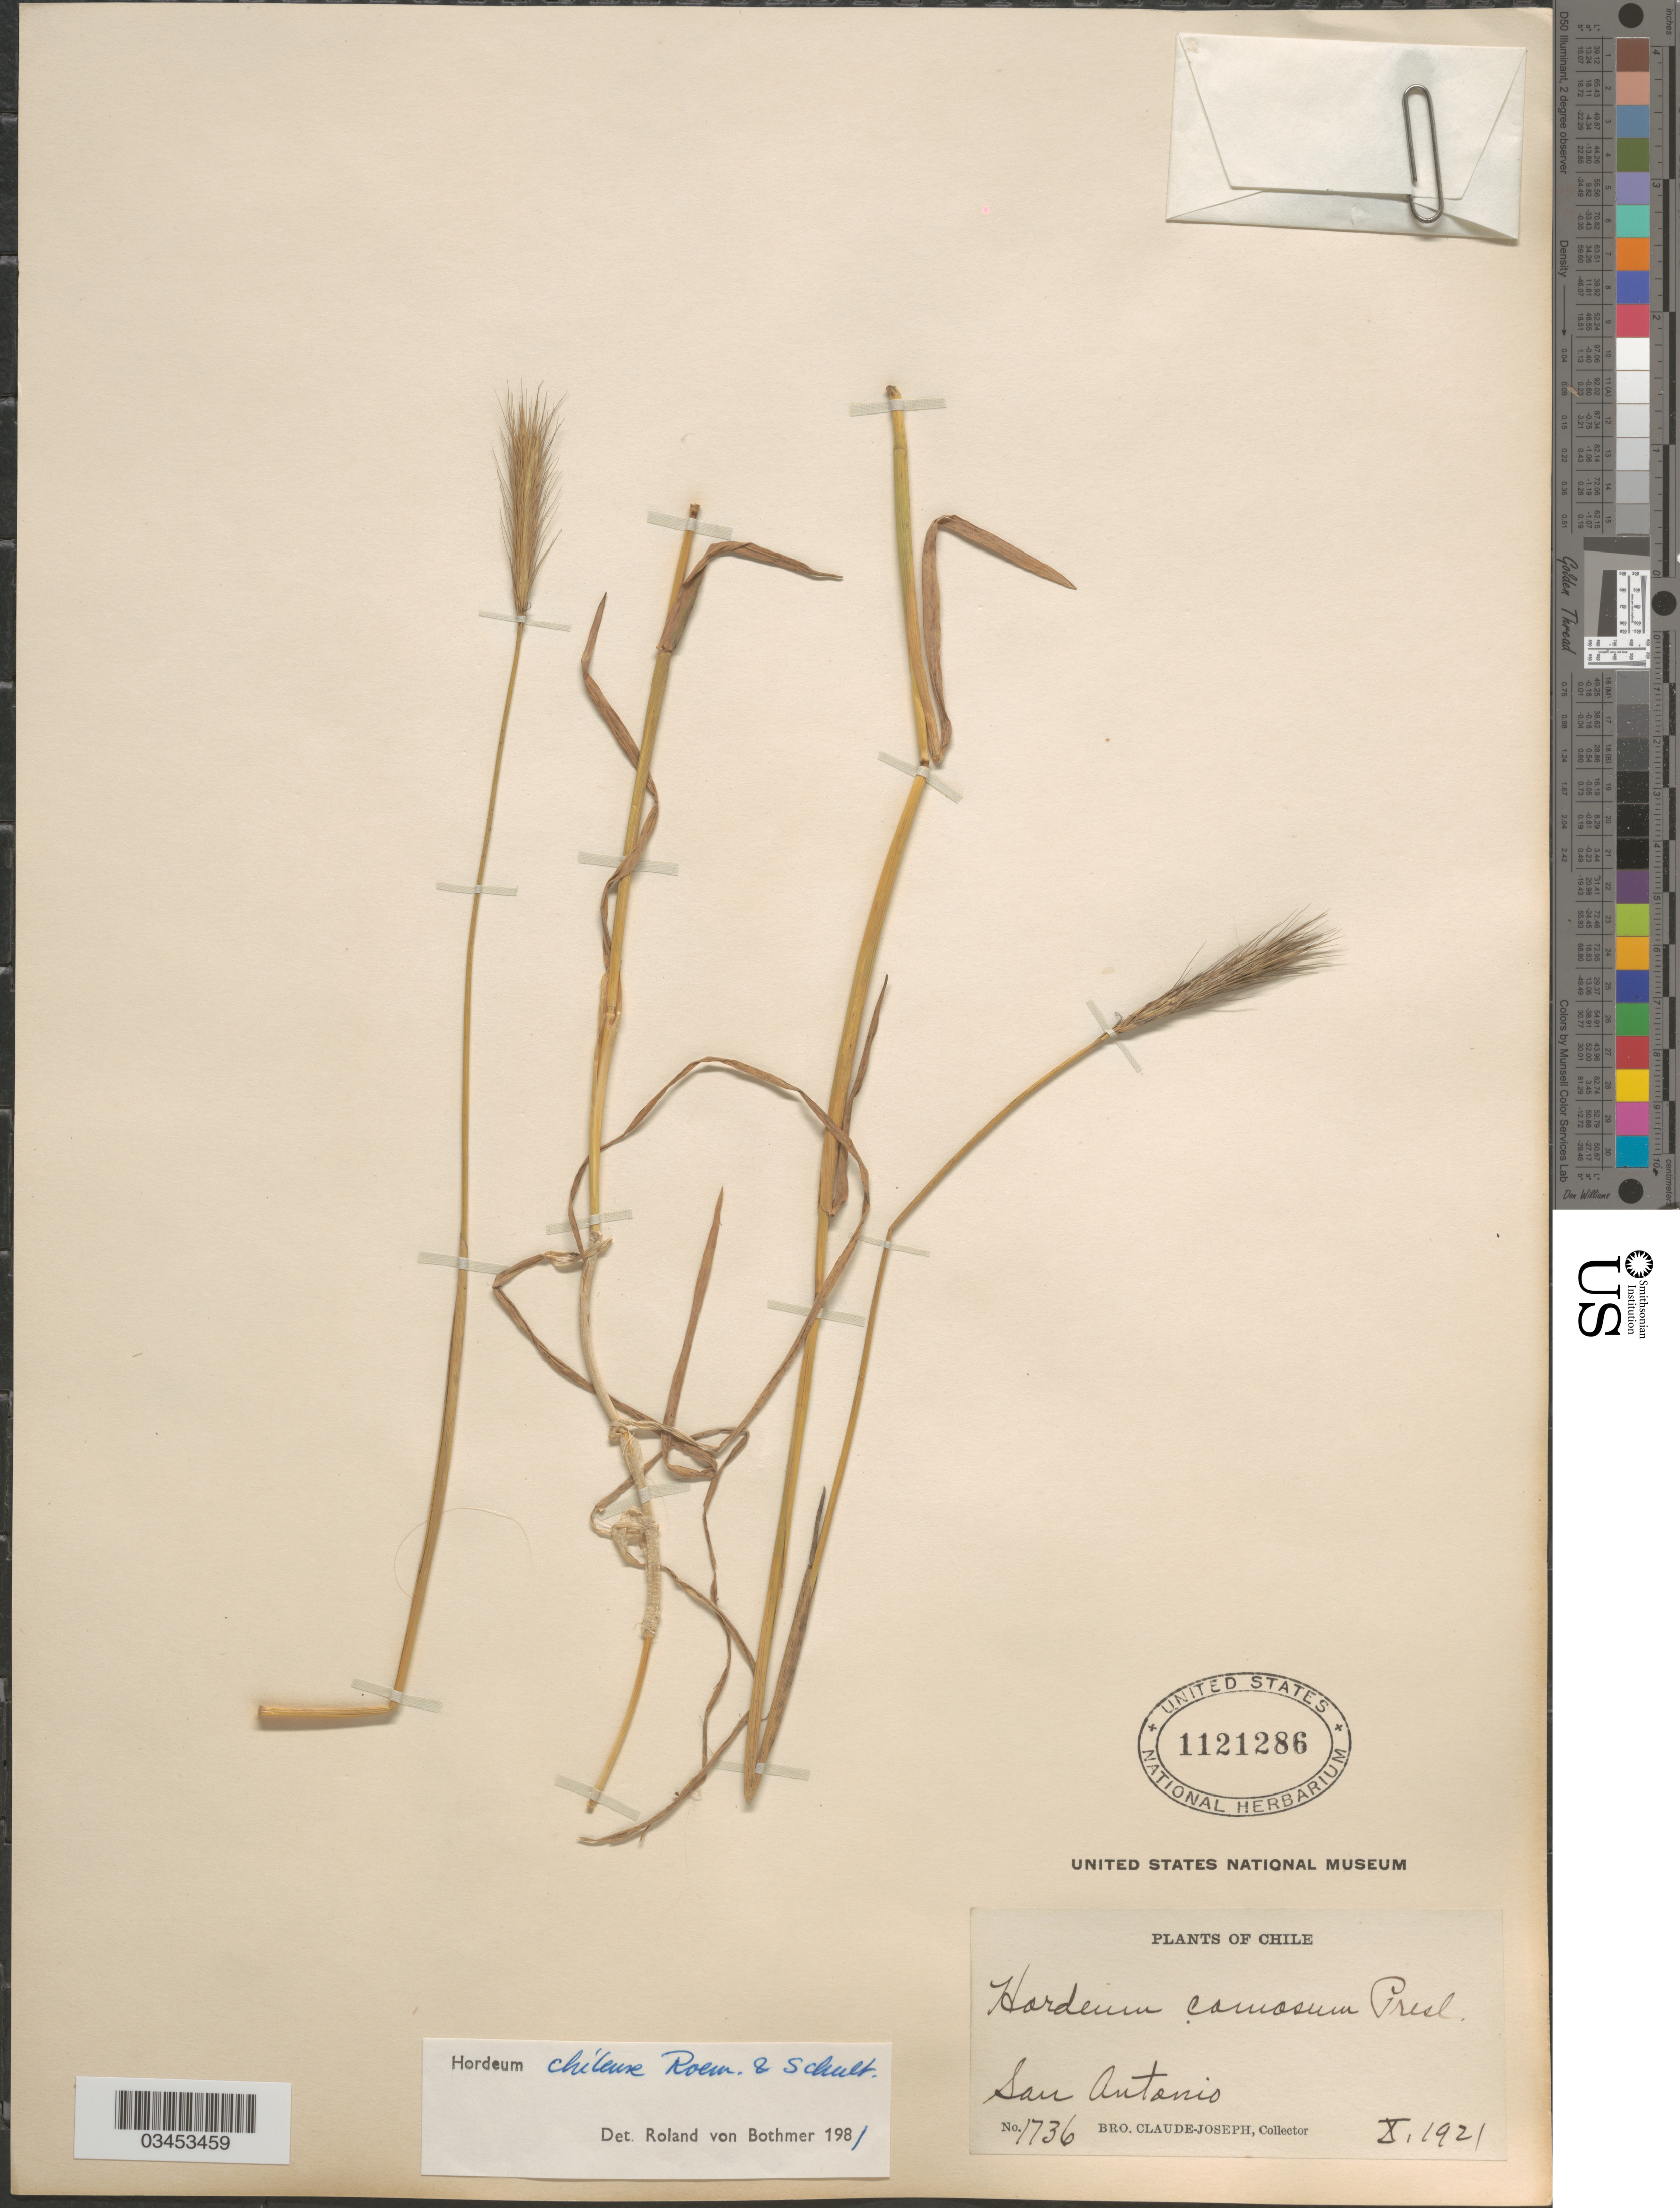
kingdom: Plantae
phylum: Tracheophyta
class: Liliopsida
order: Poales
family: Poaceae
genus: Hordeum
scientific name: Hordeum chilense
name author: Roem. & Schult.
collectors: Bro. Claude-Joseph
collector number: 1736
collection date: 1921-10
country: Chile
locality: San Antonio.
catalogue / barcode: US 1121286